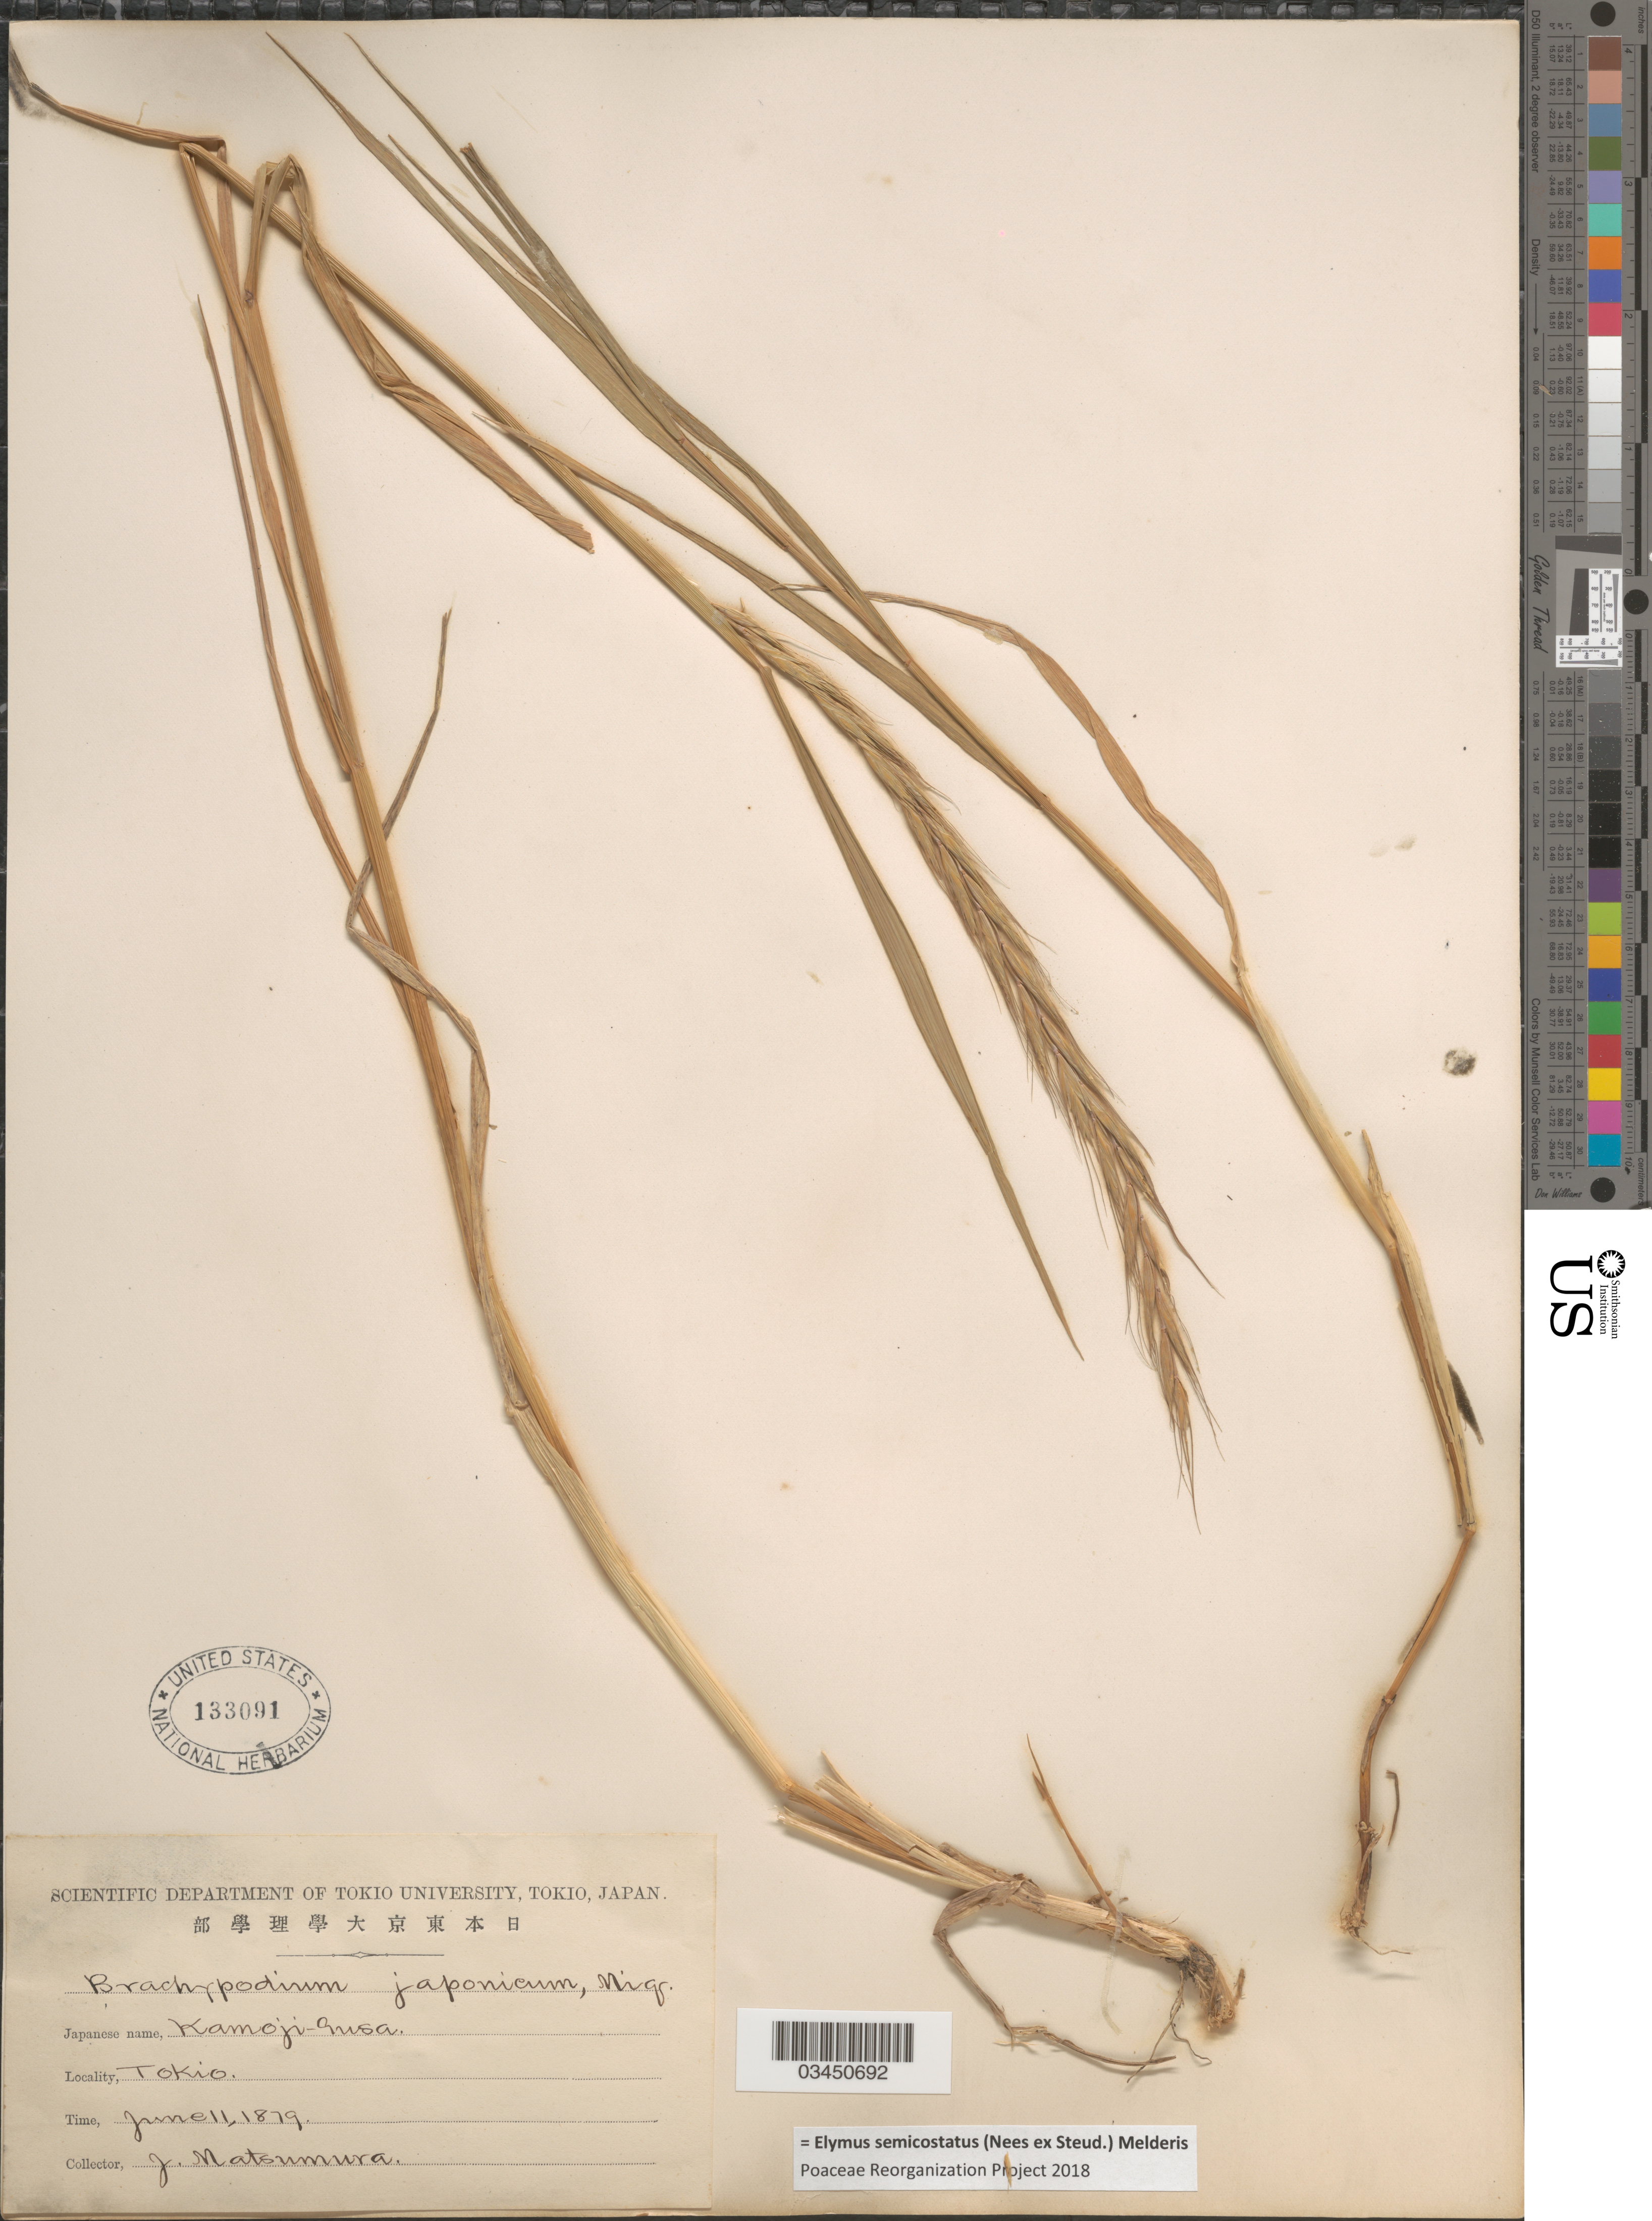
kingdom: Plantae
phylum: Tracheophyta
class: Liliopsida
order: Poales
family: Poaceae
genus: Elymus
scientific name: Elymus semicostatus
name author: (Nees ex Steud.) Melderis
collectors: J. Matsumura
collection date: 1879-06-11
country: Japan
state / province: Tokyo, Federal City of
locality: Tokio.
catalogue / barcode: US 133091